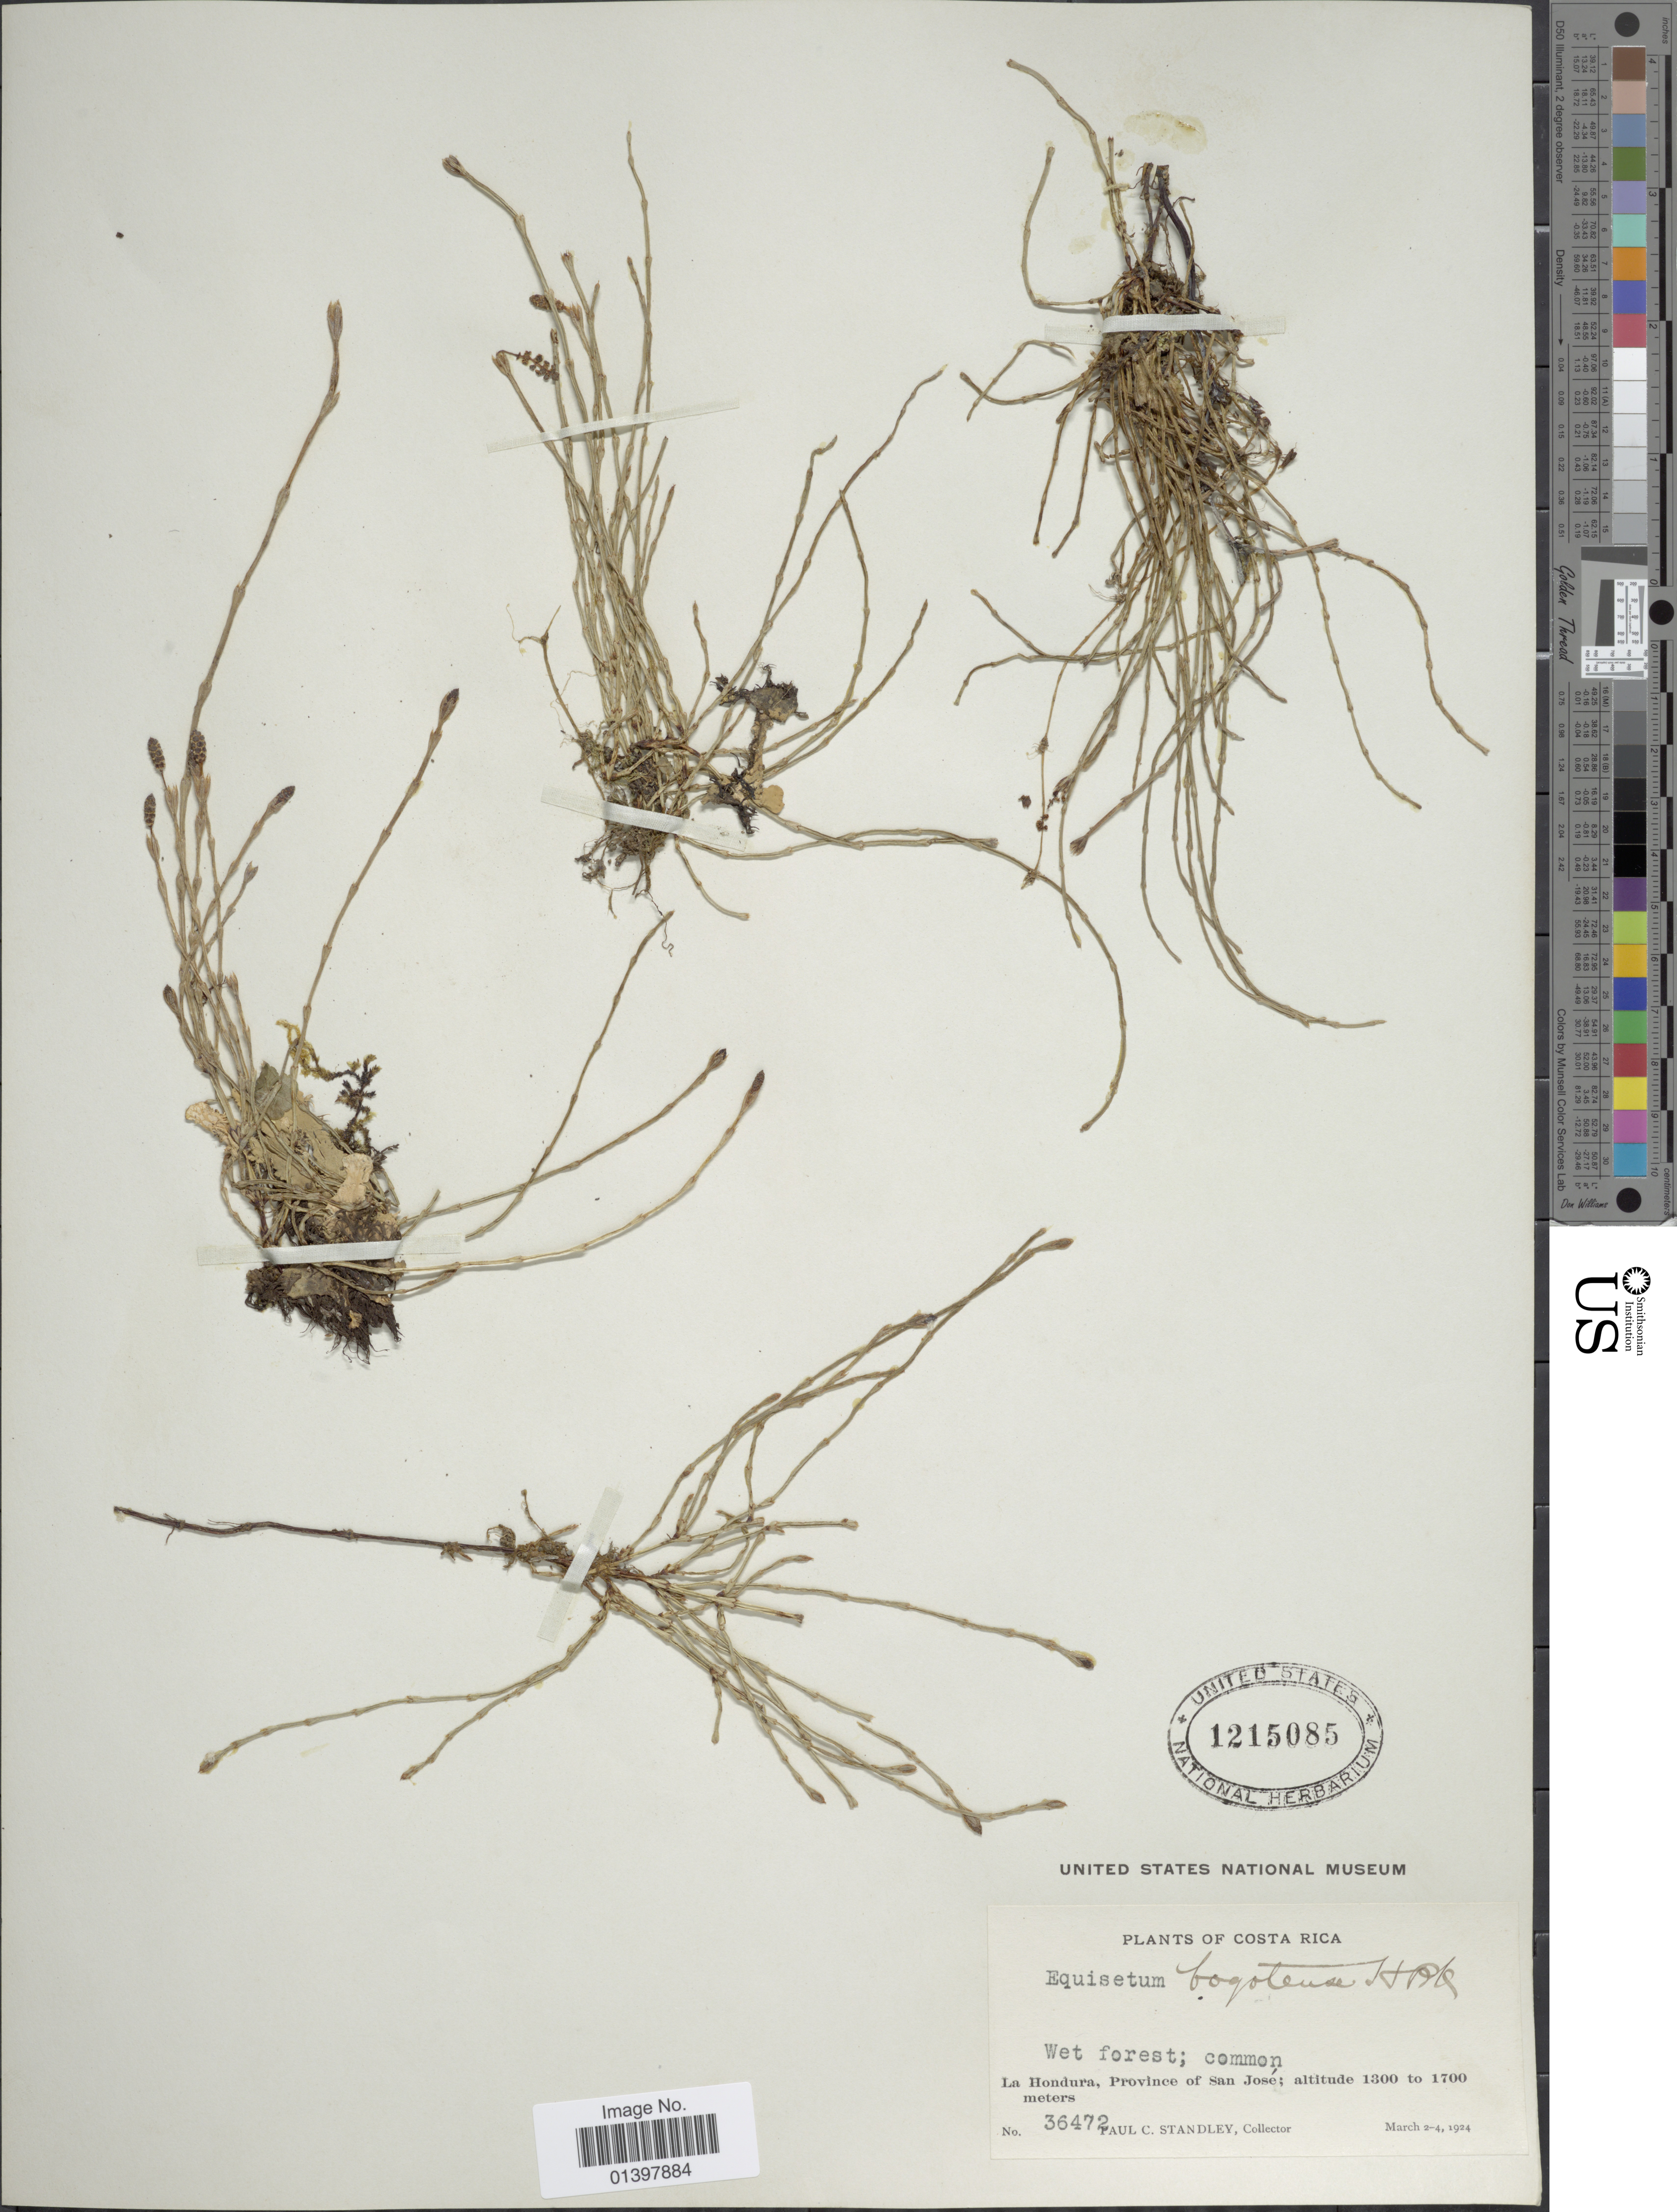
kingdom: Plantae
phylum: Tracheophyta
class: Polypodiopsida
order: Equisetales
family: Equisetaceae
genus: Equisetum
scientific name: Equisetum bogotense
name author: Kunth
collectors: P. C. Standley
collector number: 36472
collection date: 1924-03-02/1924-03-04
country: Costa Rica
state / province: San José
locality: La Hondura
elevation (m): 1300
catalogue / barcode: US 1215085